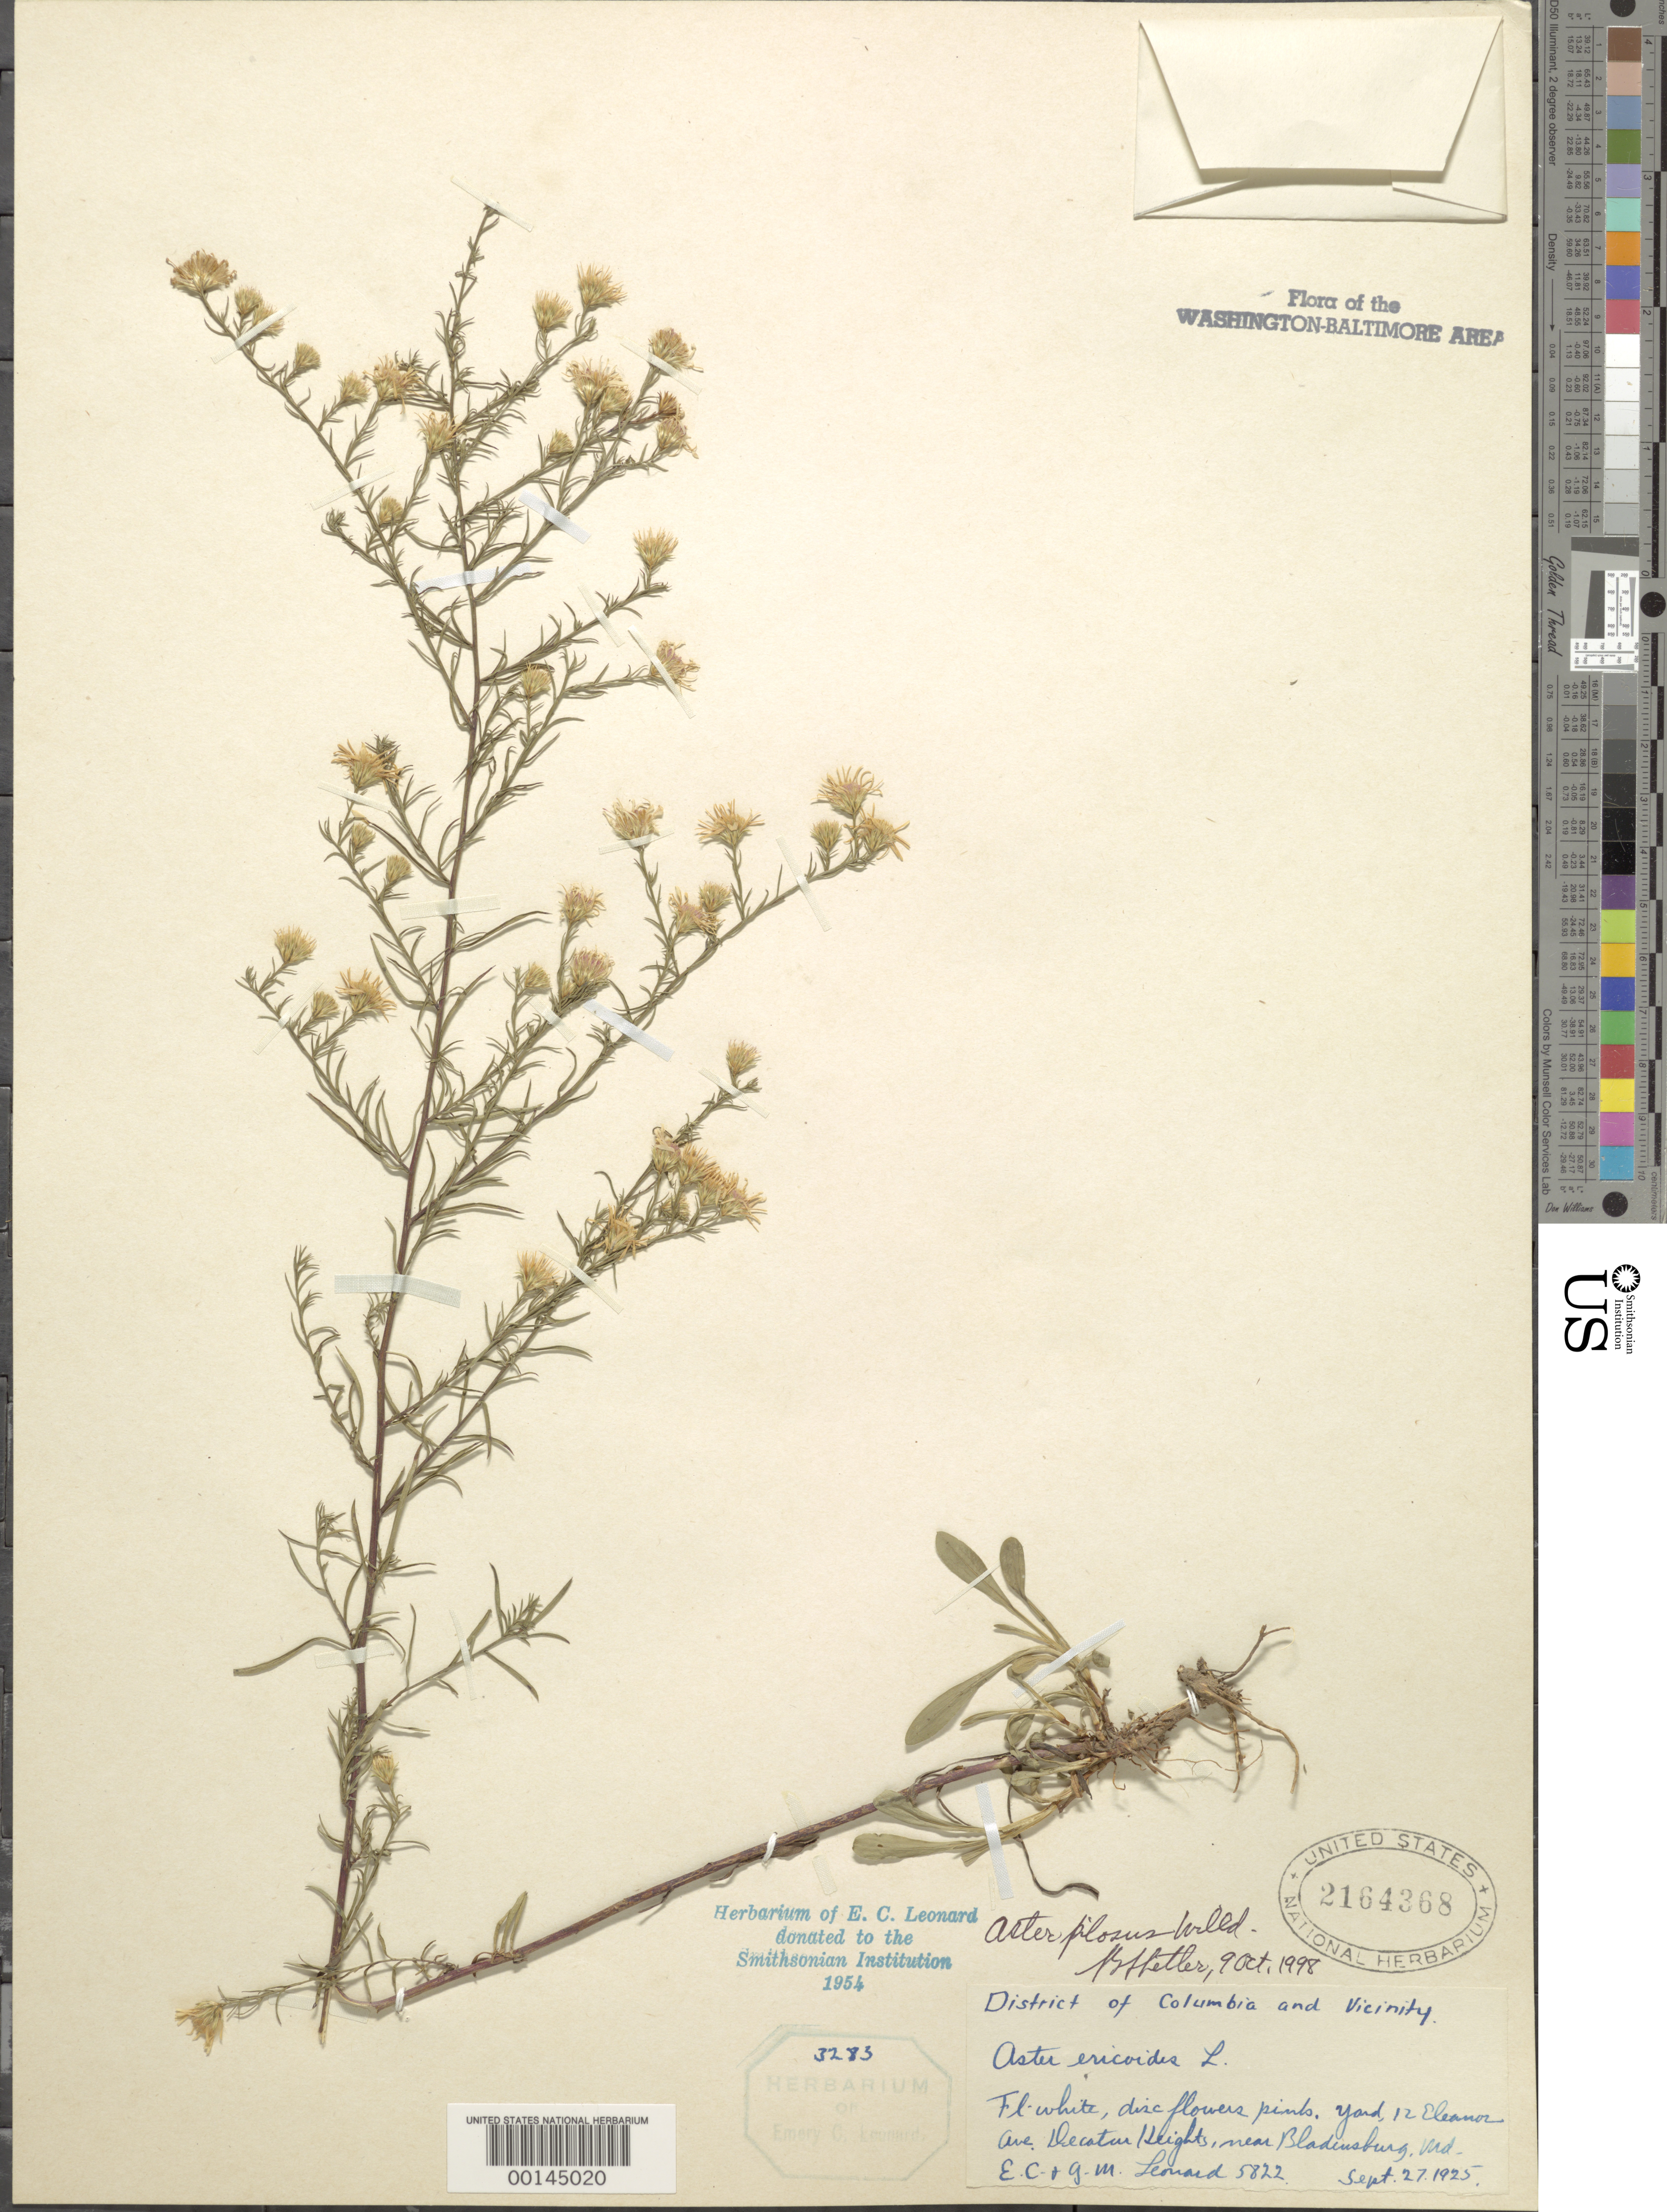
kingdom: Plantae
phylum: Tracheophyta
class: Magnoliopsida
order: Asterales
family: Asteraceae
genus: Symphyotrichum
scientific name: Symphyotrichum pilosum var. pringlei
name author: (A. Gray) G.L. Nesom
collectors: E. C. Leonard & G. M. Leonard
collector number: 5822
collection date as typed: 27 Sep 1925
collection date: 1925-09-27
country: United States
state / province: Maryland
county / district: Prince George's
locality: Decatur Heights, Bladensburg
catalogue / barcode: US 2164368